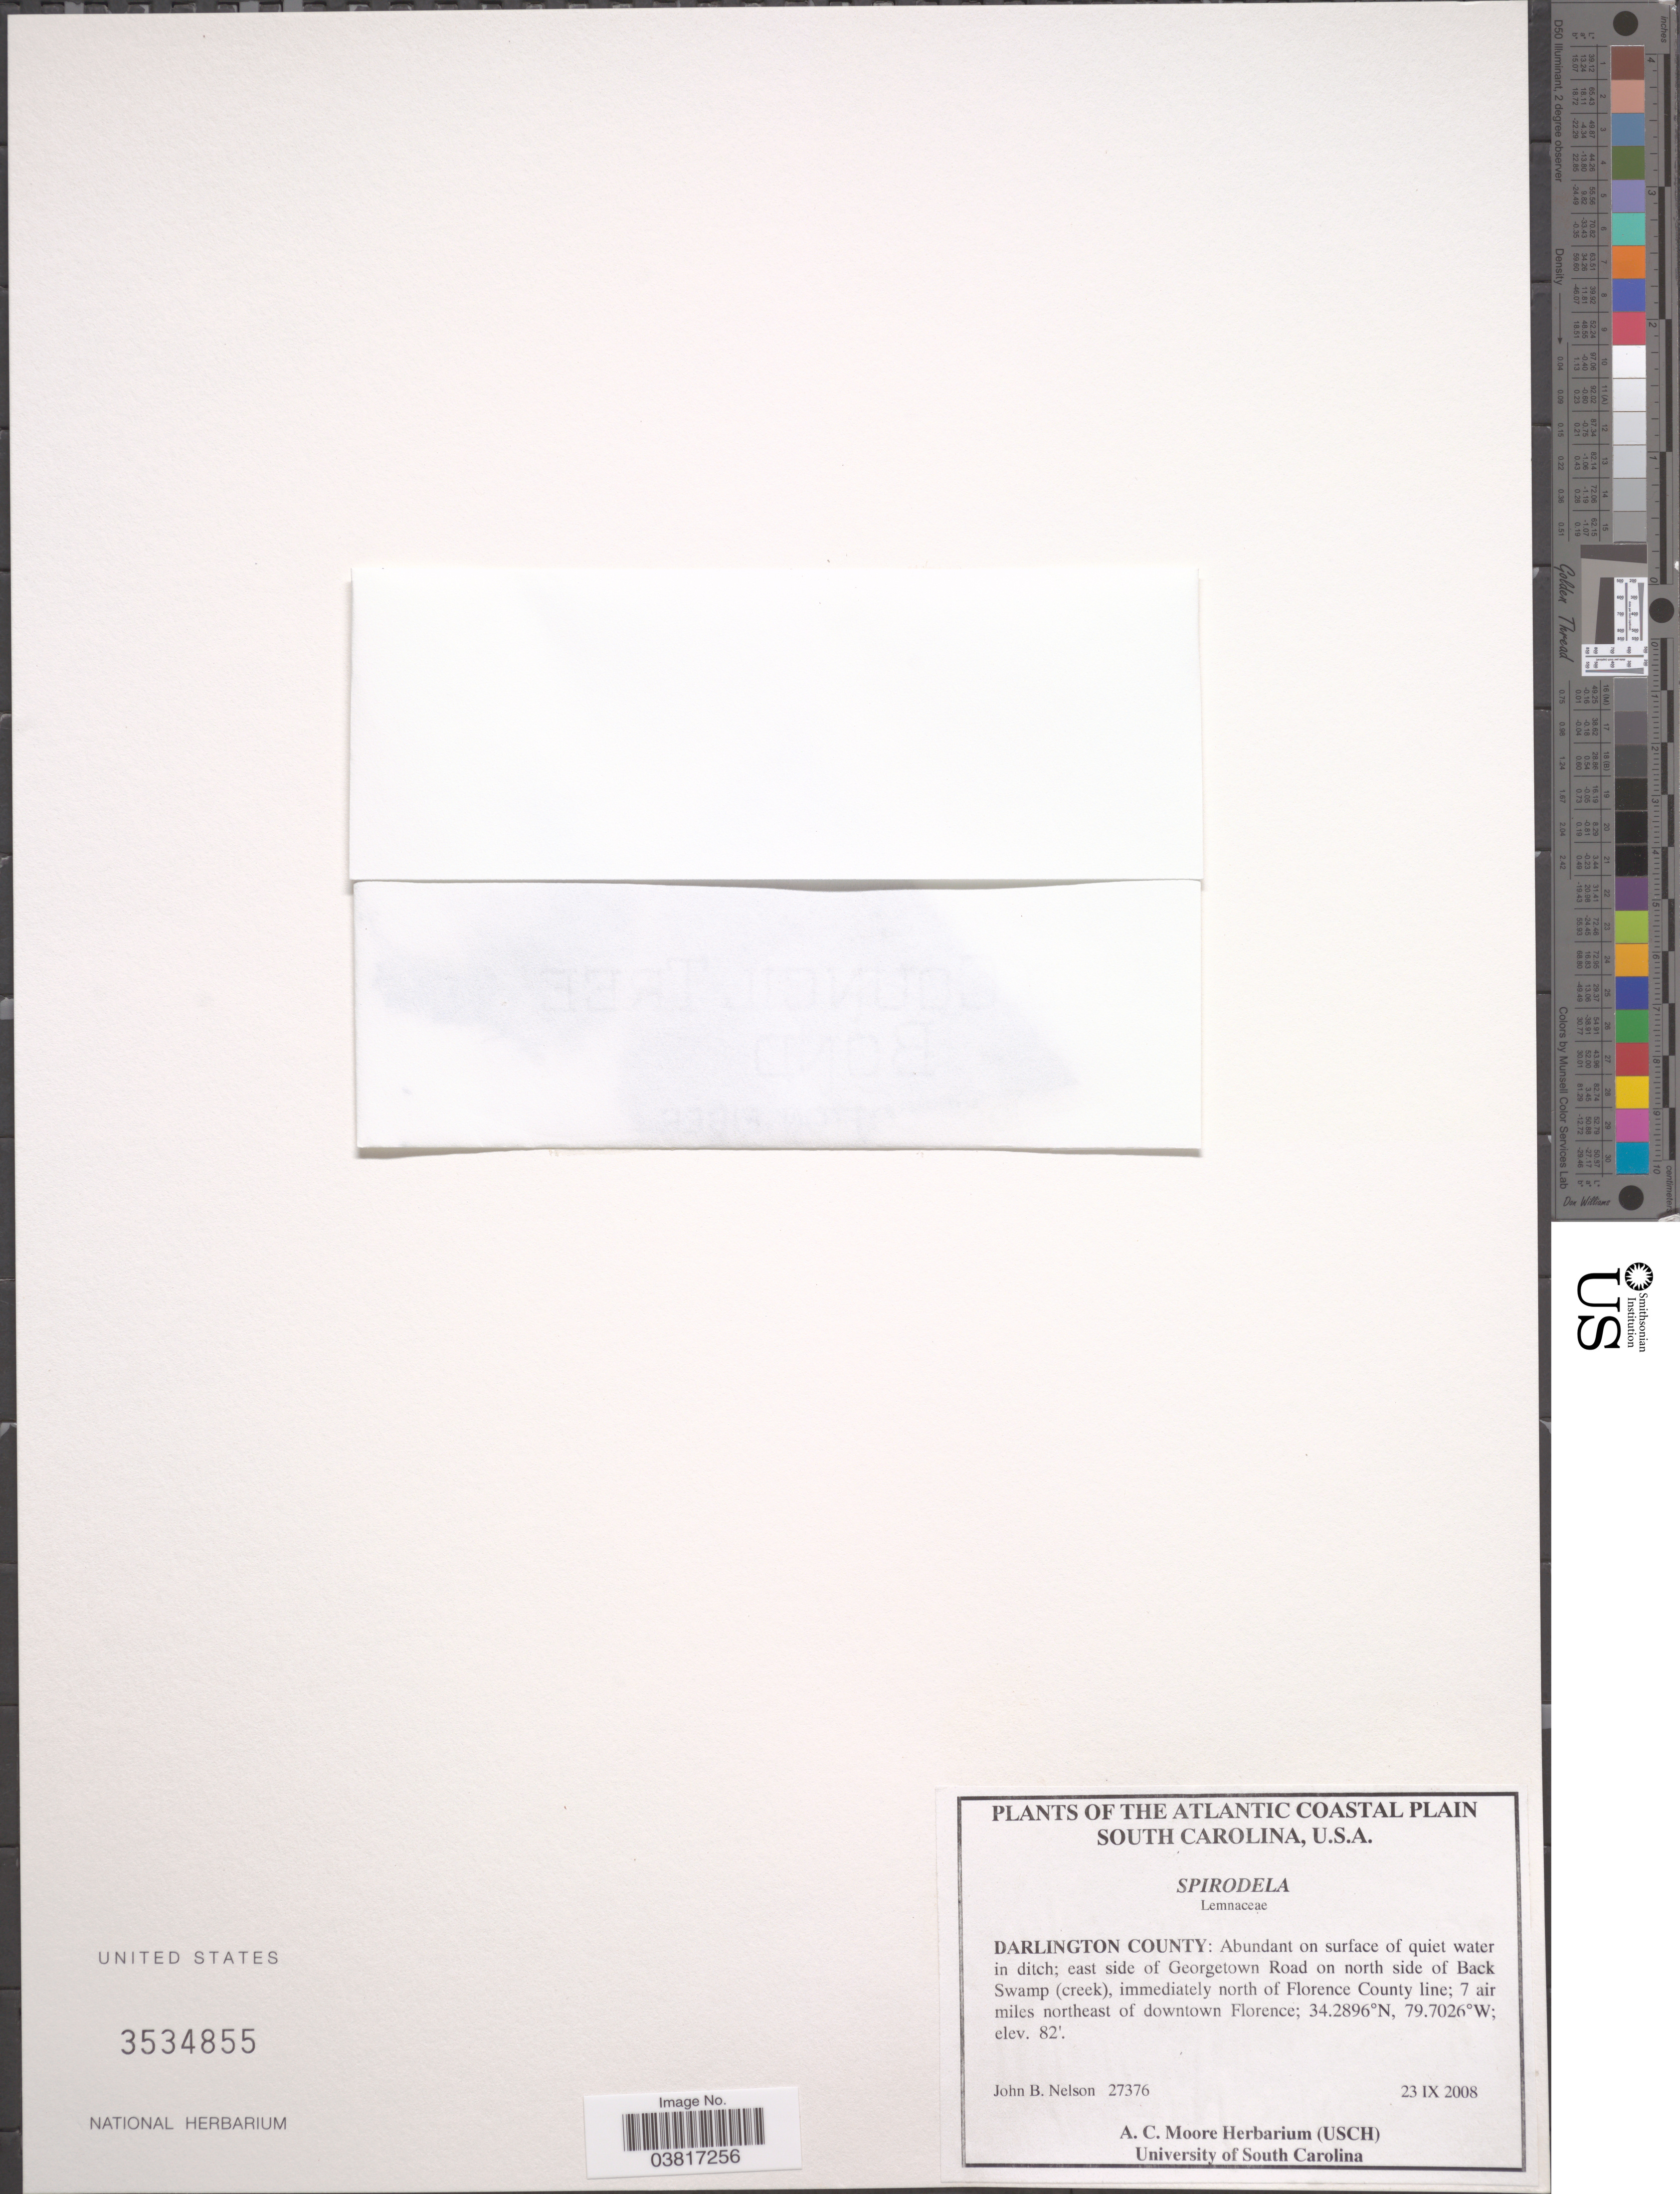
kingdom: Plantae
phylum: Tracheophyta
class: Liliopsida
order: Alismatales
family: Araceae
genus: Spirodela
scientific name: Spirodela sp.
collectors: J. B. Nelson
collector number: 27376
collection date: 2008-09-23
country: United States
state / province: South Carolina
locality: Atlantic Coastal Plain. Darlington County: on surface of quiet water in ditch; east side of Georgetown Road on north side of Back Swamp (creek), immediately north of Florence County line; 7 air miles northeast of downtown Florence.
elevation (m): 25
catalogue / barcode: US 3534855